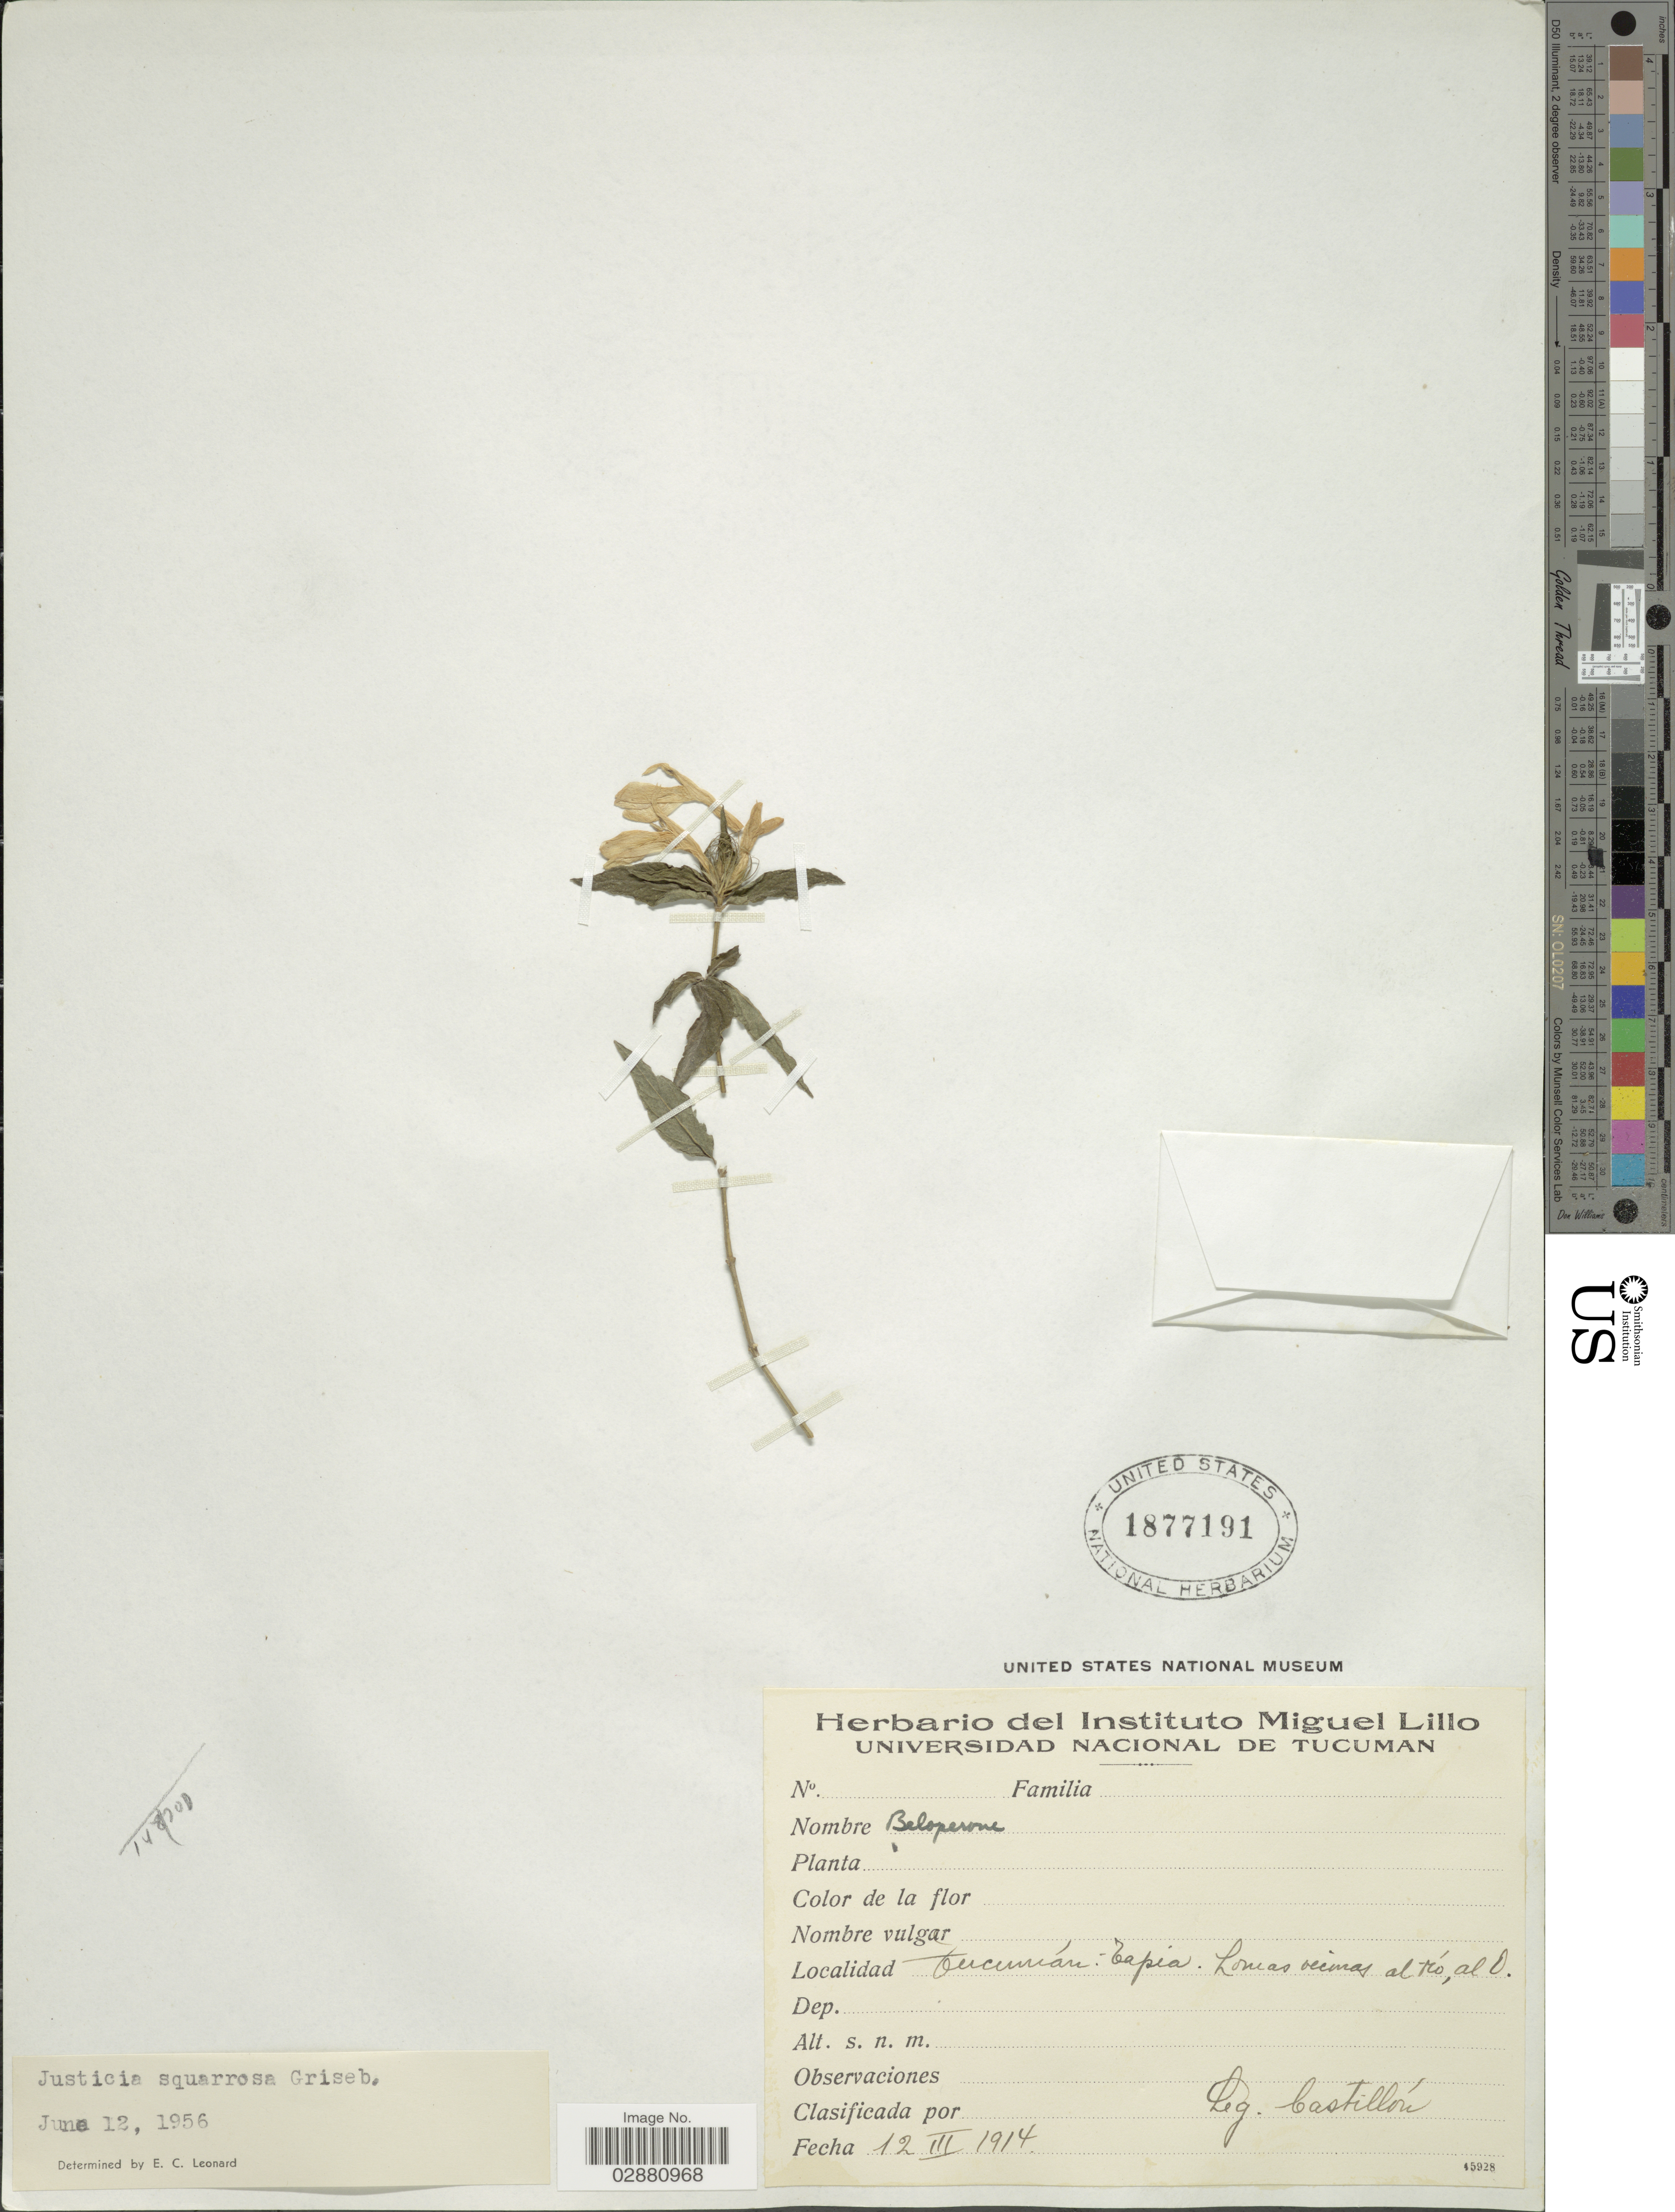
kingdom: Plantae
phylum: Tracheophyta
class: Magnoliopsida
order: Lamiales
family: Acanthaceae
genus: Justicia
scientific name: Justicia squarrosa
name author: Griseb.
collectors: Castillon, --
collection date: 1914-03-12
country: Argentina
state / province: Tucuman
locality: Tucumán: Tapia. Lomas veimas al río, al O.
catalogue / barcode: US 1877191